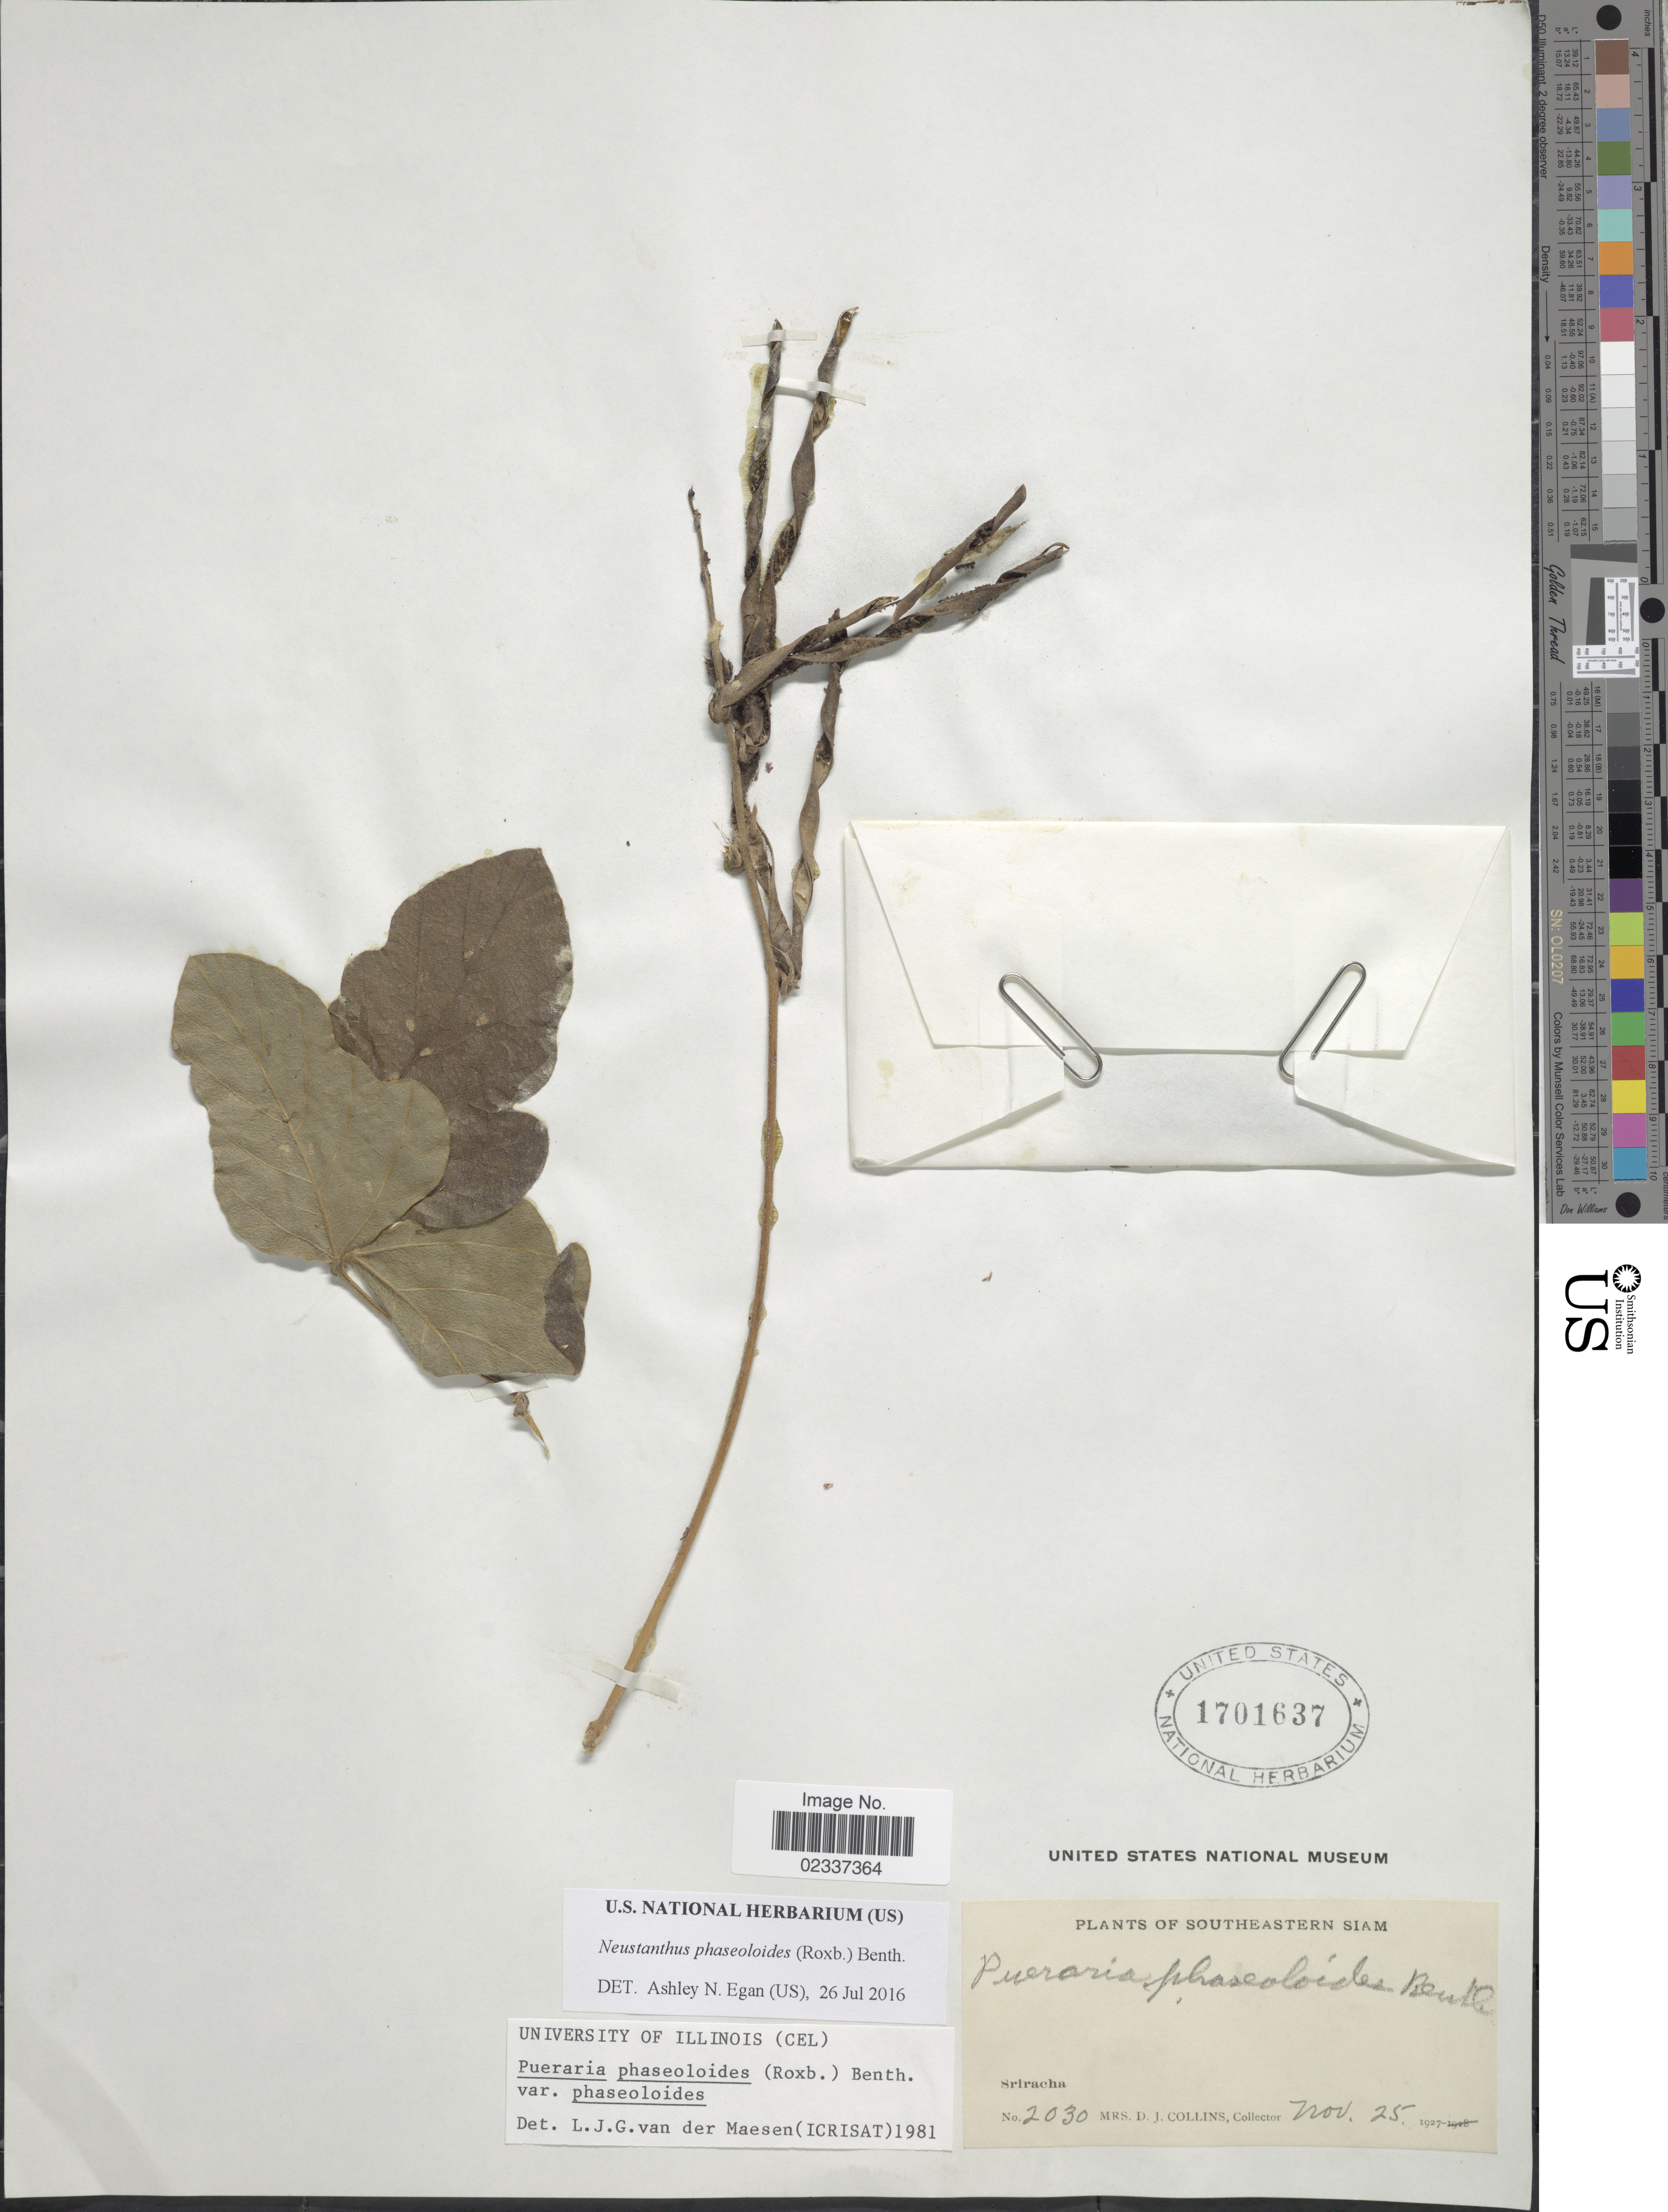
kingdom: Plantae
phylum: Tracheophyta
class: Magnoliopsida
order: Fabales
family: Fabaceae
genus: Neustanthus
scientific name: Neustanthus phaseoloides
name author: (Roxb.) Benth.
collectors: Mrs. D. J. Collins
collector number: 2030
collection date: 1927-11-25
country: Thailand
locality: Southeastern Siam, Sriracha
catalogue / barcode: US 1701637